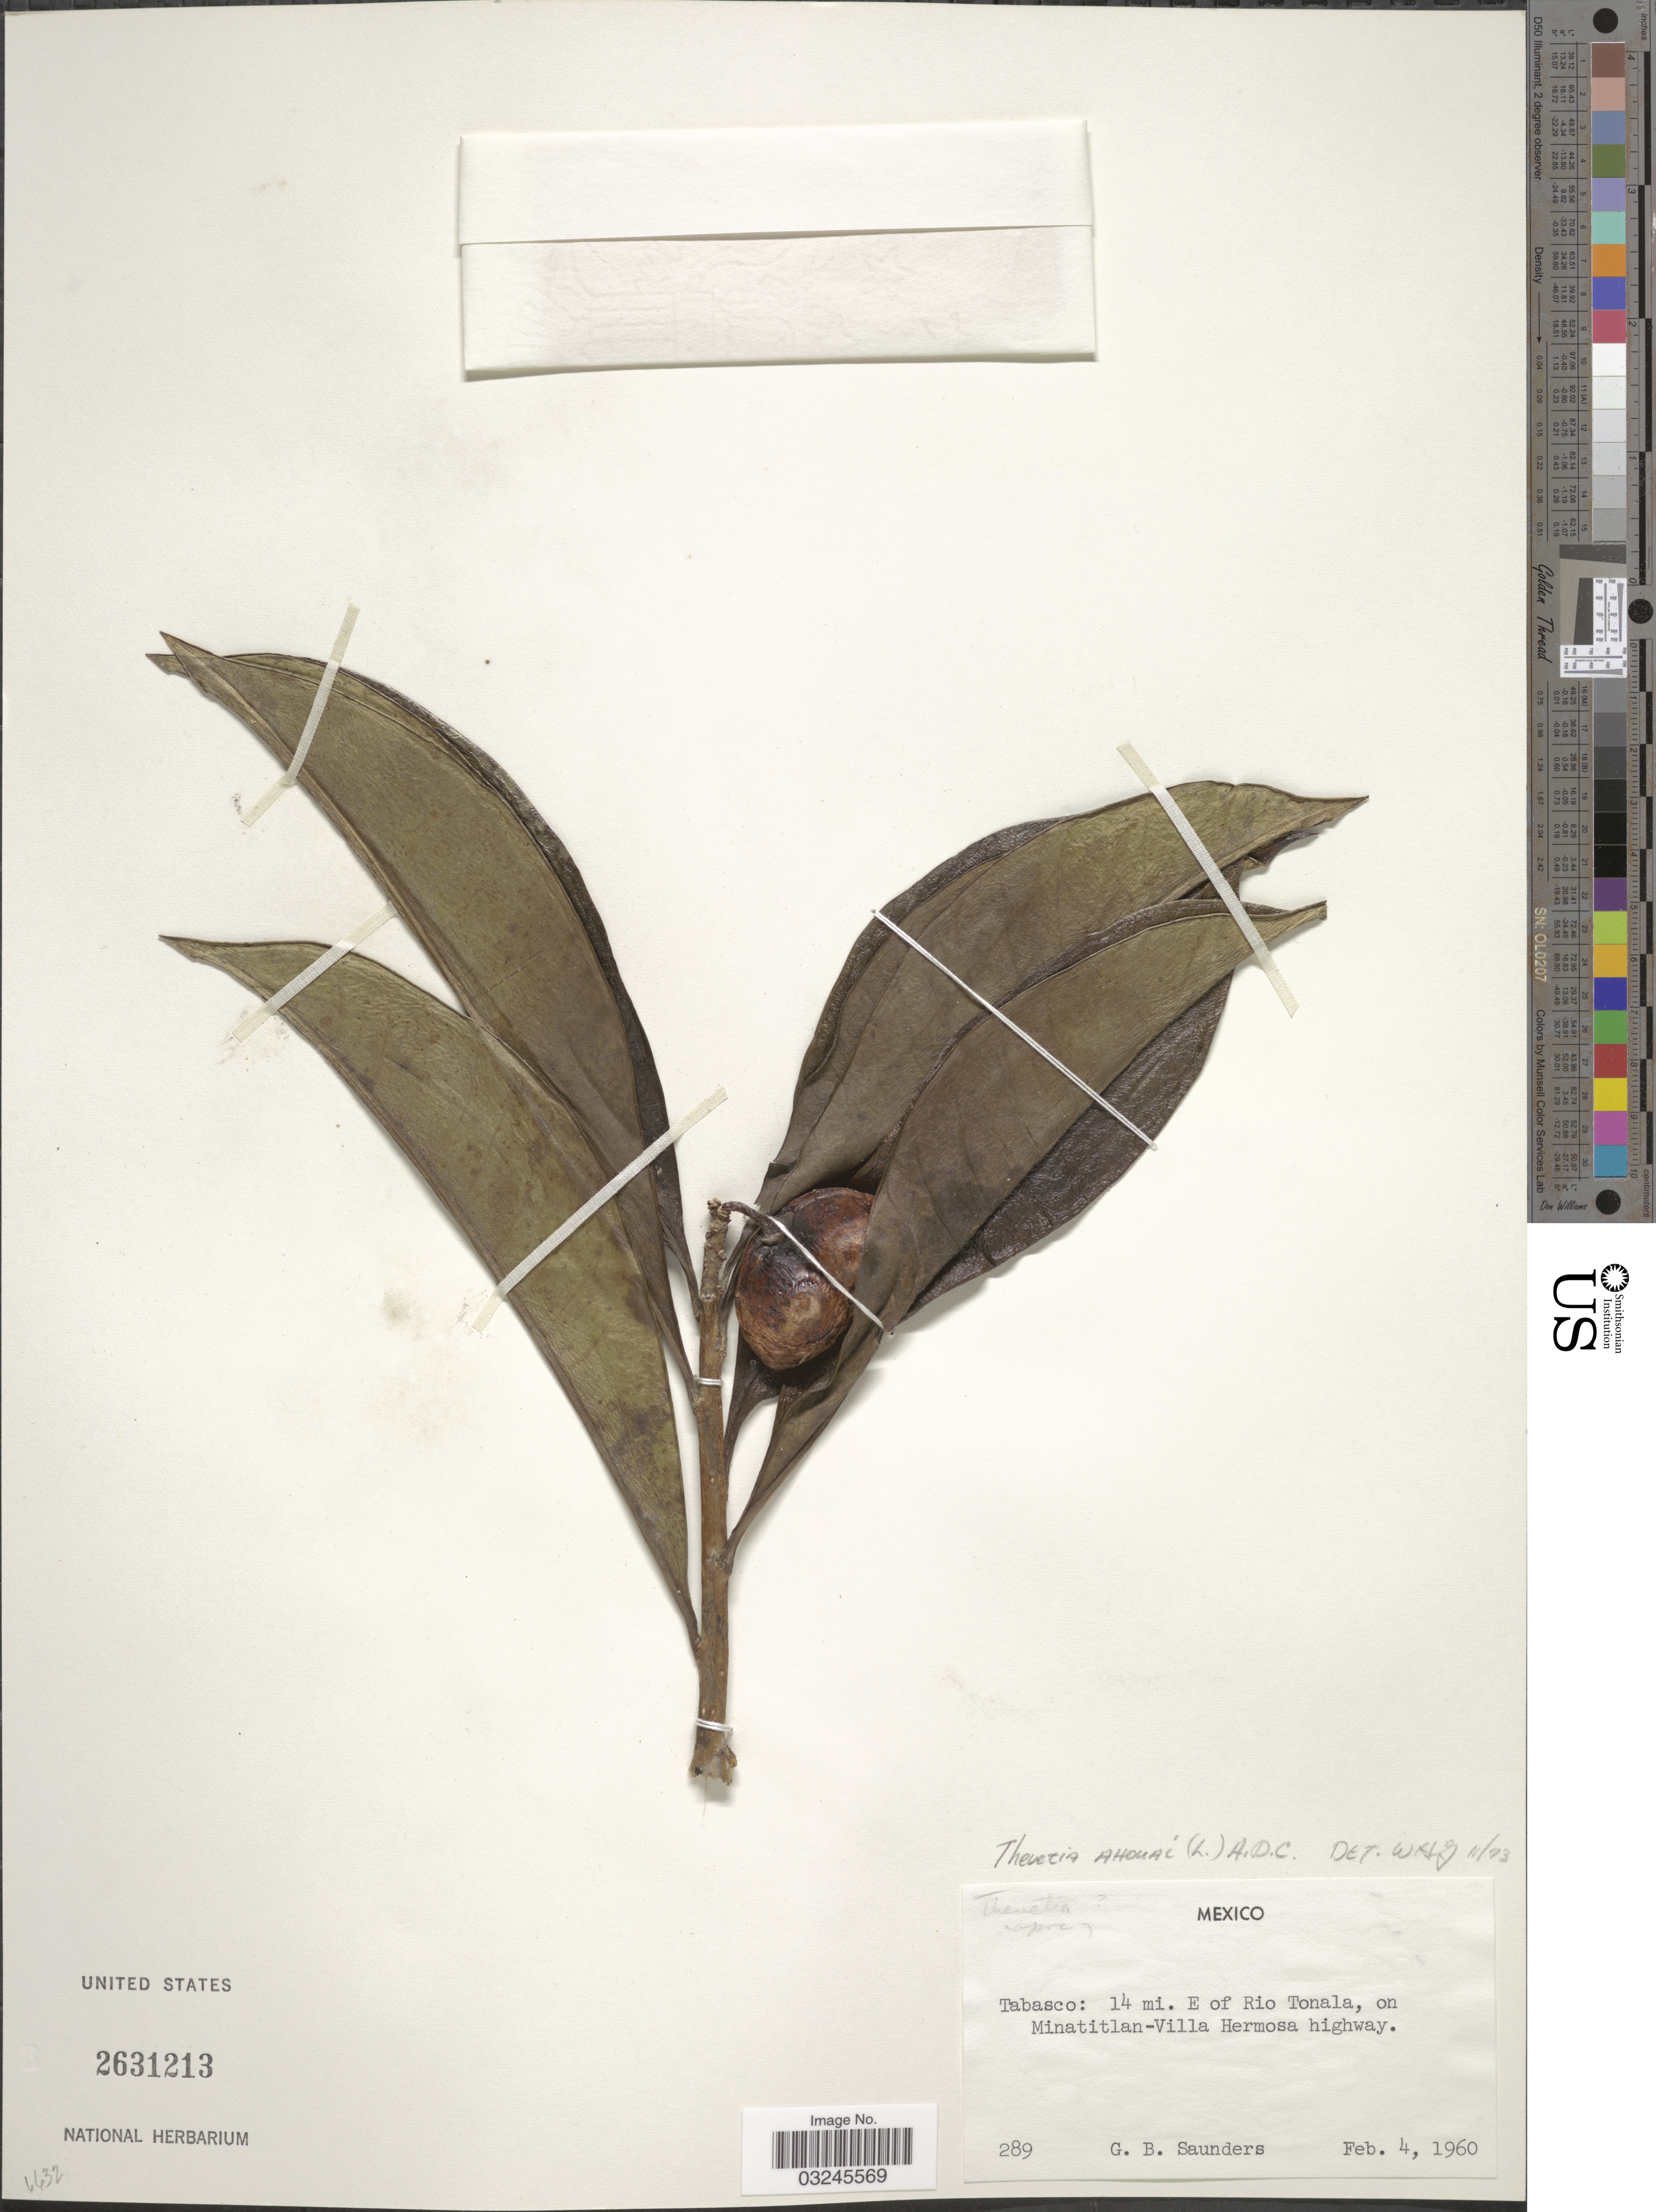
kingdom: Plantae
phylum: Tracheophyta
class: Magnoliopsida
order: Gentianales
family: Apocynaceae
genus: Thevetia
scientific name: Thevetia ahouai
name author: (L.) A. DC.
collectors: G. B. Saunders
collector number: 289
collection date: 1960-02-04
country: Mexico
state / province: Tabasco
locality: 14 mi. E of Rio Tonala, on Minatitlan-Villa Hermosa highway.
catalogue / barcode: US 2631213